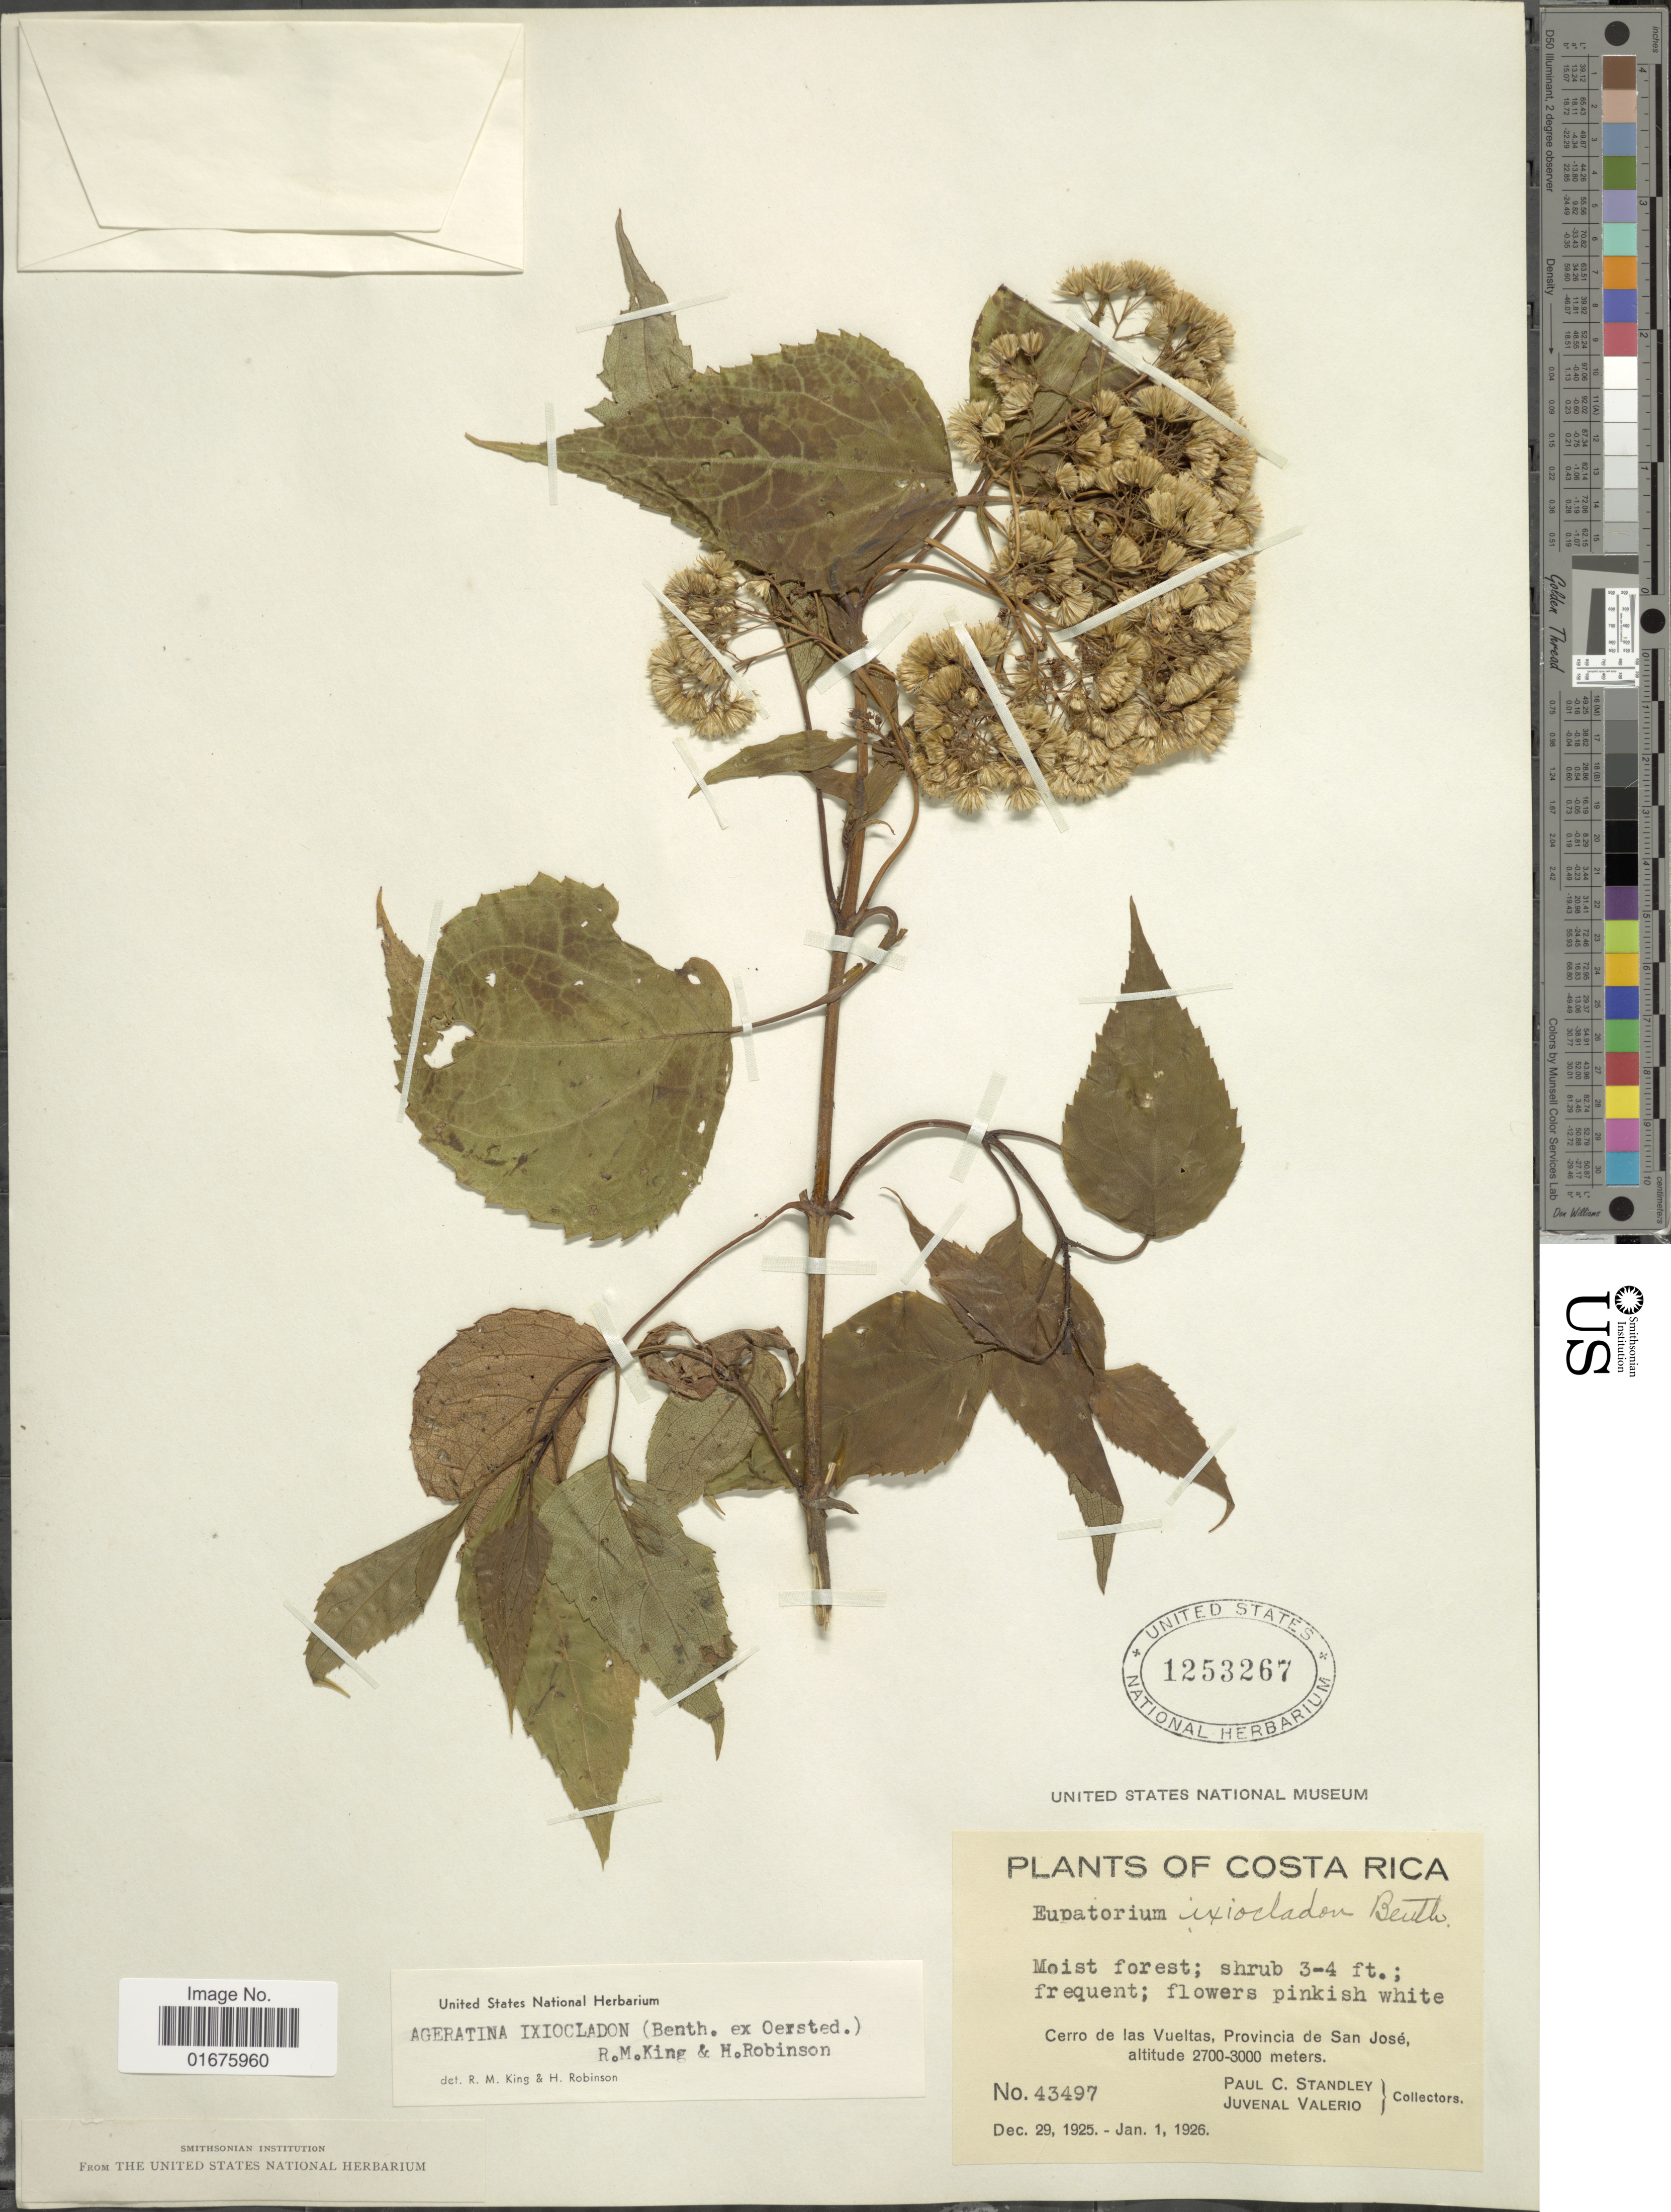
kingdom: Plantae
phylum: Tracheophyta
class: Magnoliopsida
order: Asterales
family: Asteraceae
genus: Ageratina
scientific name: Ageratina ixiocladon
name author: (Benth. ex Oerst.) R.M. King & H. Rob.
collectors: P. C. Standley & J. Valerio R.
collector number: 43497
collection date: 1925-12-29/1926-01-01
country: Costa Rica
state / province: San José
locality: Moist forest, Cerro de las Vueltas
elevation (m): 2700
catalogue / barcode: US 1253267